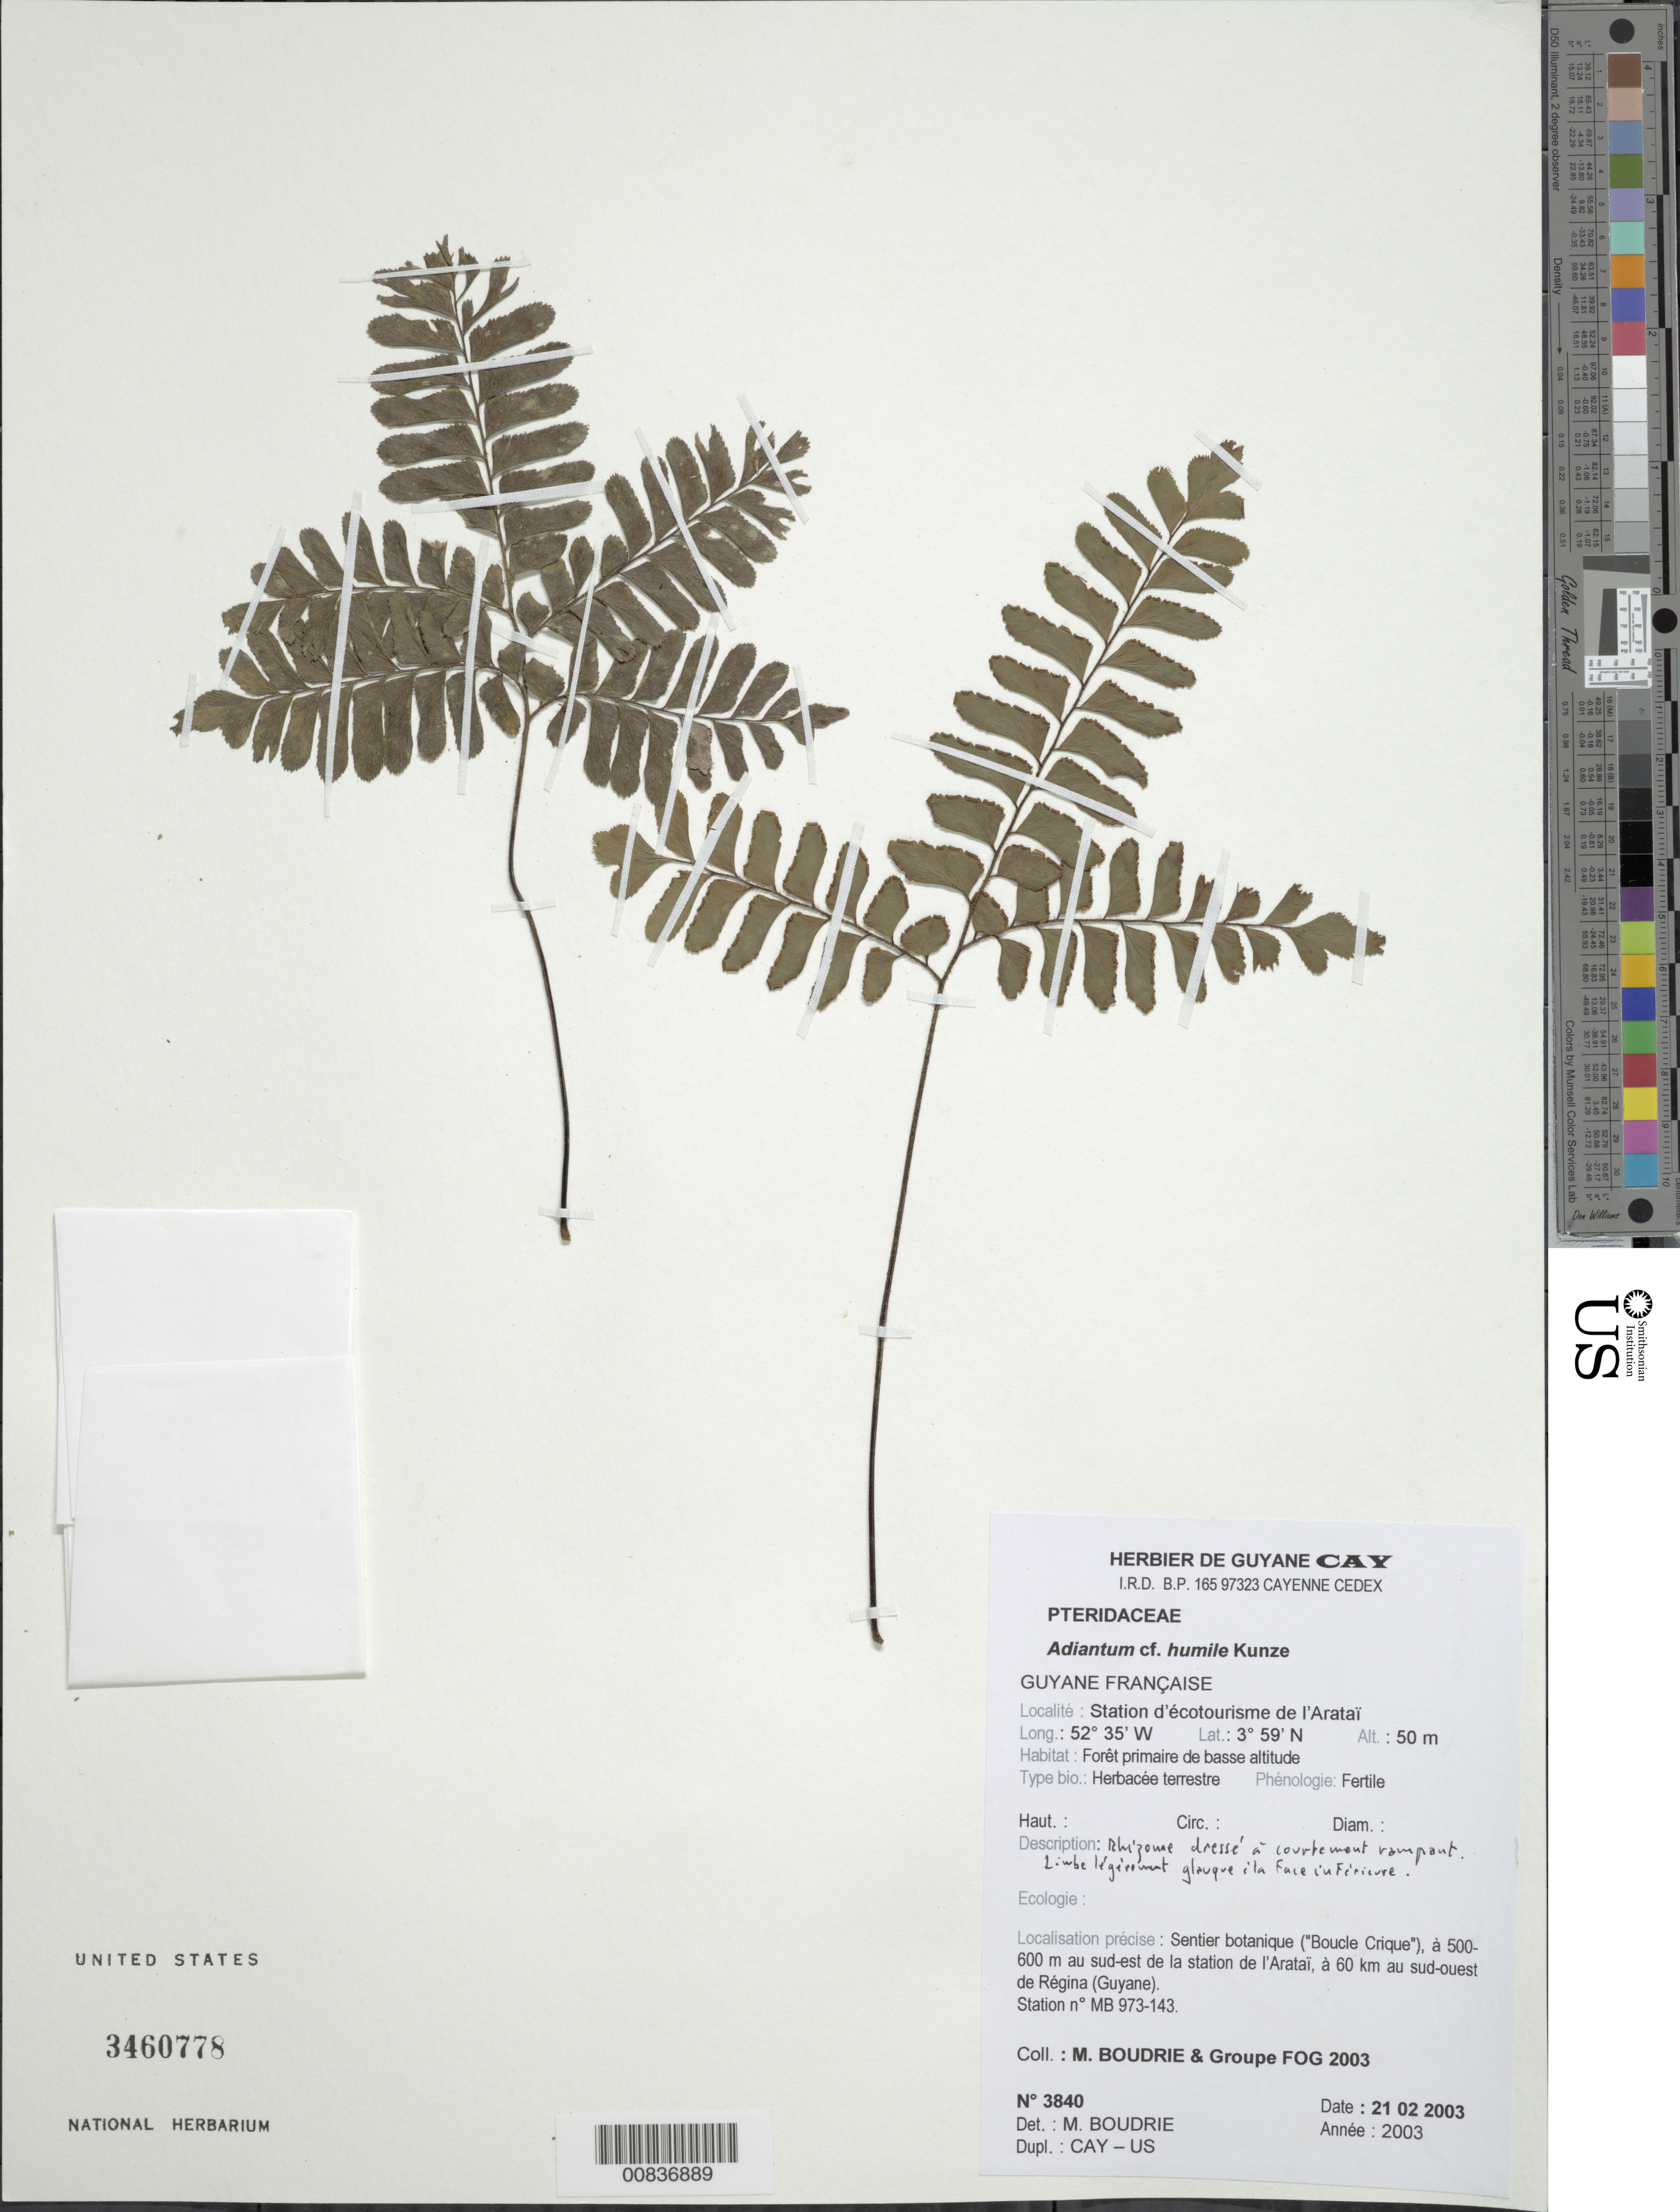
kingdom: Plantae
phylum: Tracheophyta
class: Polypodiopsida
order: Polypodiales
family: Pteridaceae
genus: Adiantum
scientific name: Adiantum humile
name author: Kunze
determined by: Boudrie, M.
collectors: M. Boudrie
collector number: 3840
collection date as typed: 21-Feb-03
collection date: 2003-02-21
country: French Guiana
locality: Sentier botanique ("Boucle Crique"), station d'écotourisme de l'Arataï, à 500-600 m au sud-est de la station de l' Arataï, à 60 km au sud-ouest de Régina, Station n° MB 973-143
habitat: Forêt primaire de basse altitude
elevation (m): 50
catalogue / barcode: US 3460778